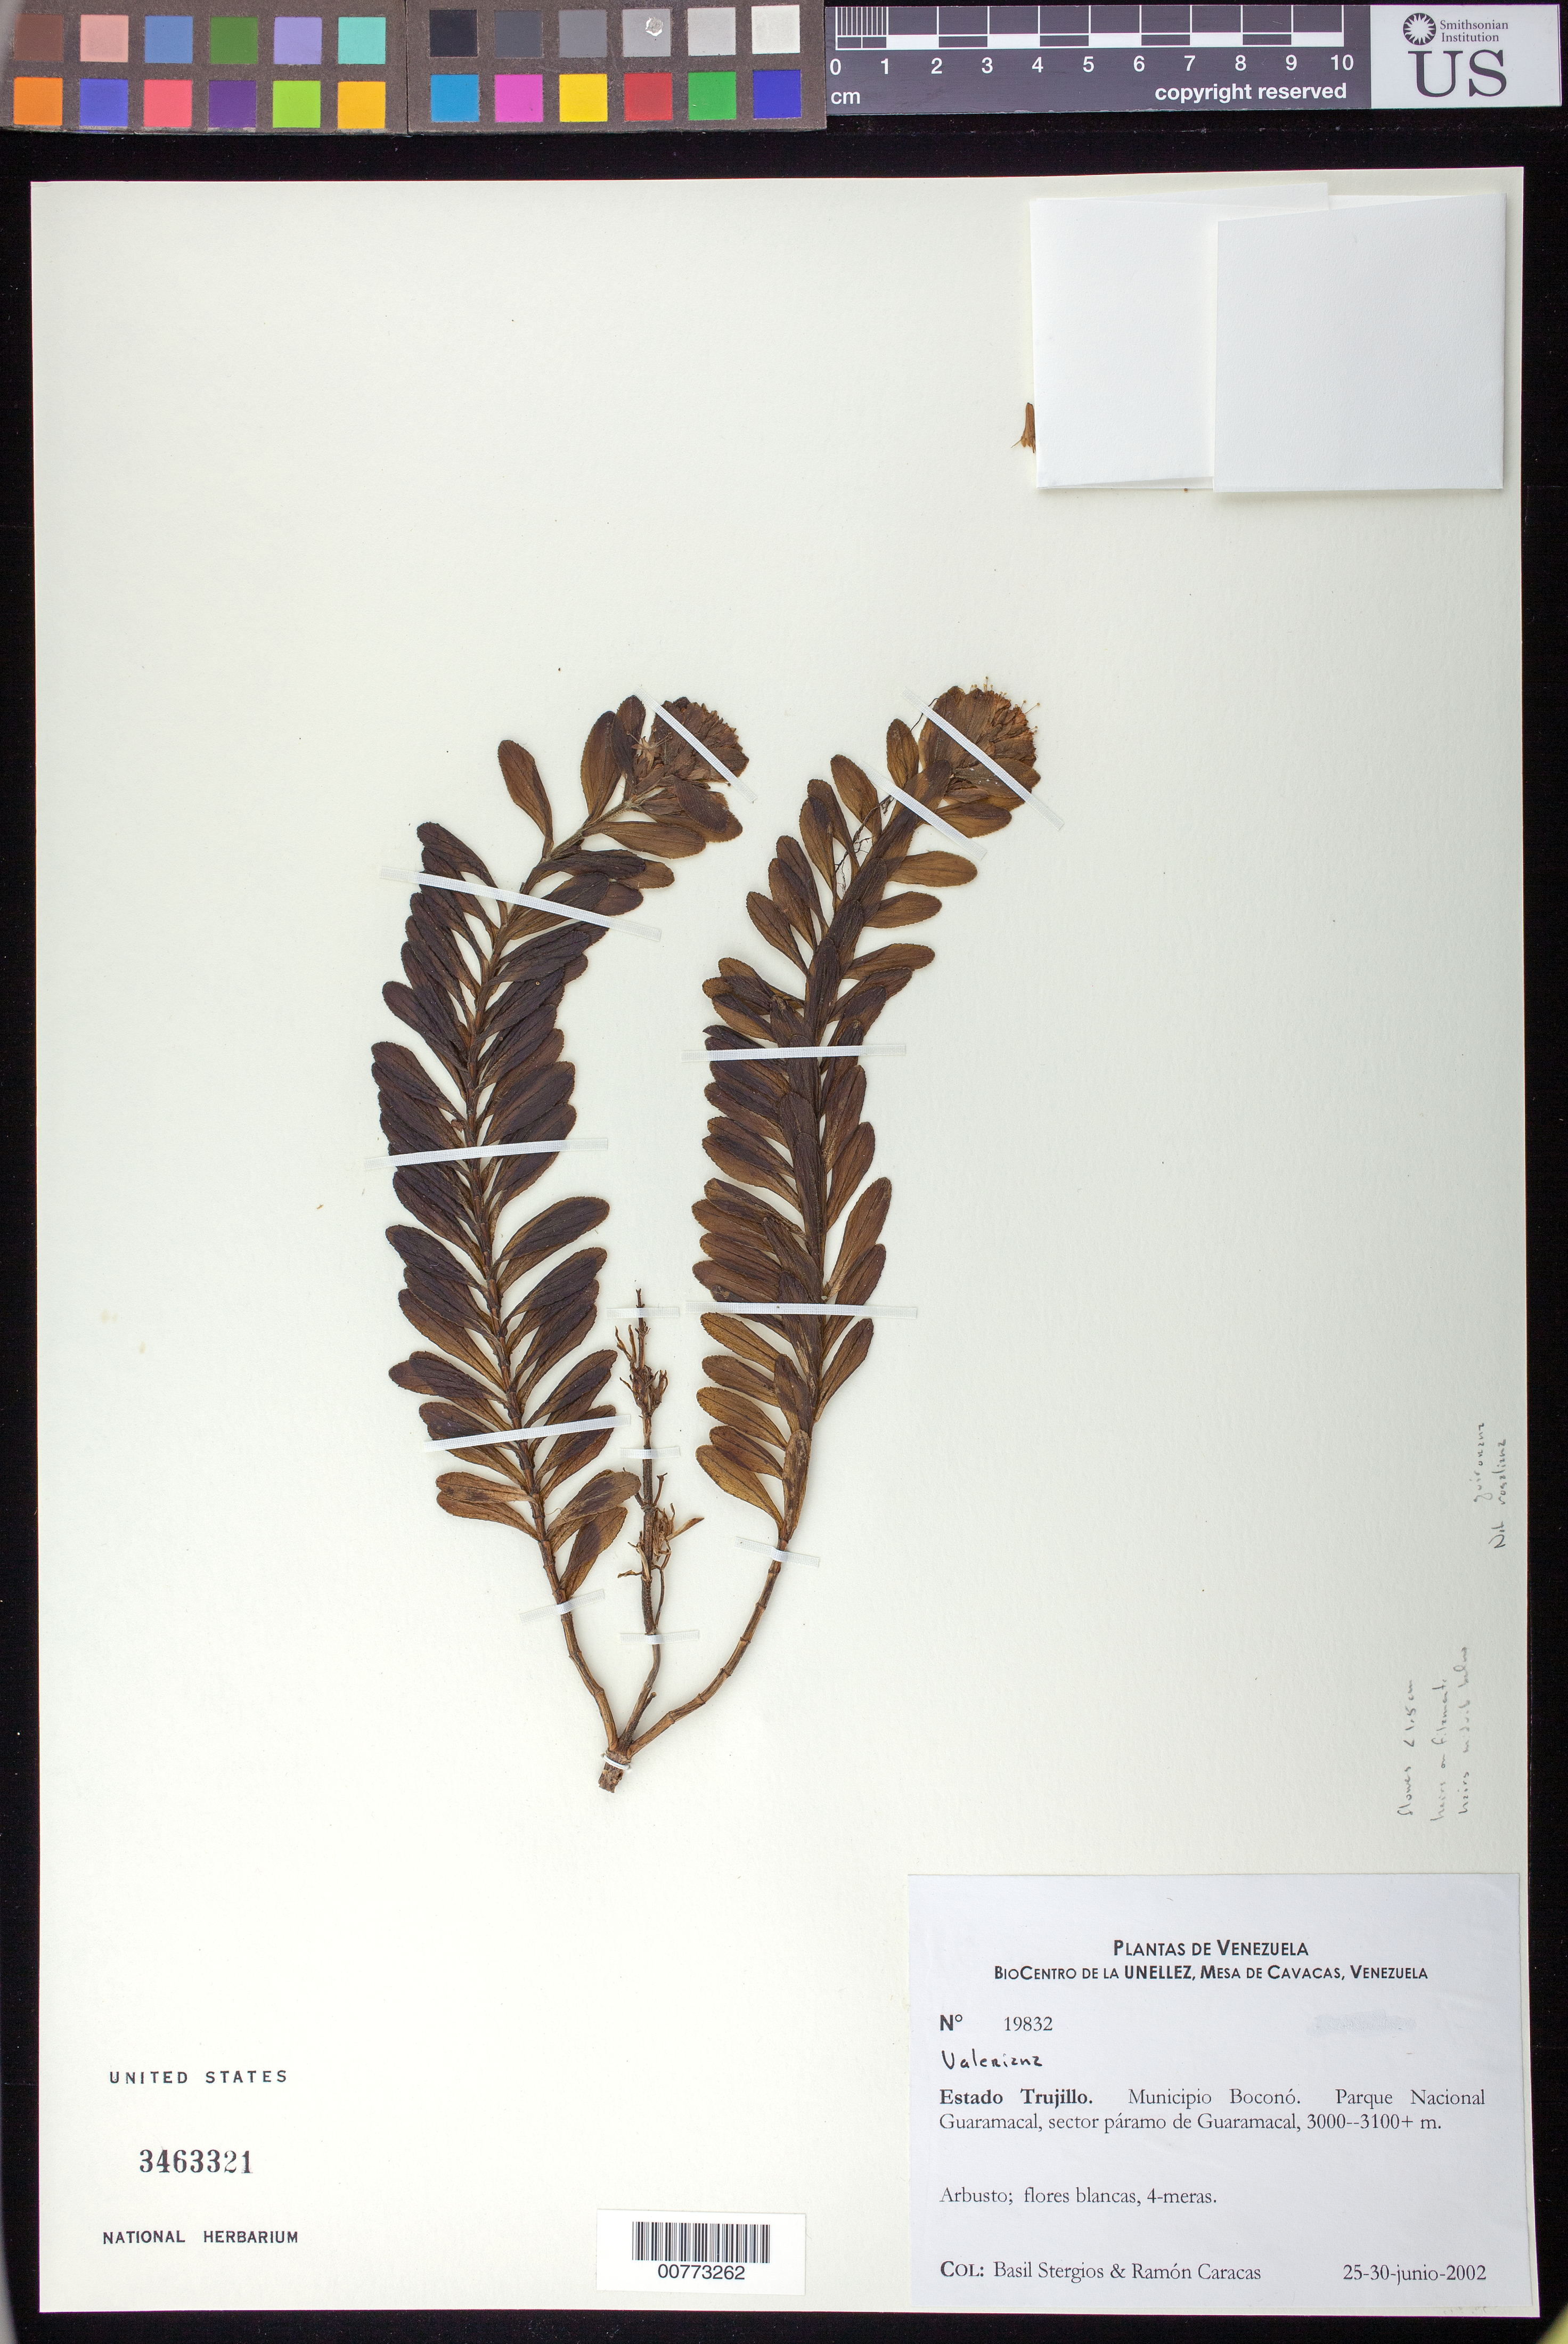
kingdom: Plantae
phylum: Tracheophyta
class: Magnoliopsida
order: Dipsacales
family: Caprifoliaceae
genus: Valeriana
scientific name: Valeriana sp.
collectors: B. G. Stergios & R. Caracas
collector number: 19832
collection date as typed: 25 Jun 2002 to 30 Jun 2002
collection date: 2002-06-25/2002-06-30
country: Venezuela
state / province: Trujillo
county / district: Boconó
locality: Parque Nacional Guaramacal, páramo de Guaramacal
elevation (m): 3000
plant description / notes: PORT, US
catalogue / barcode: US 3463321